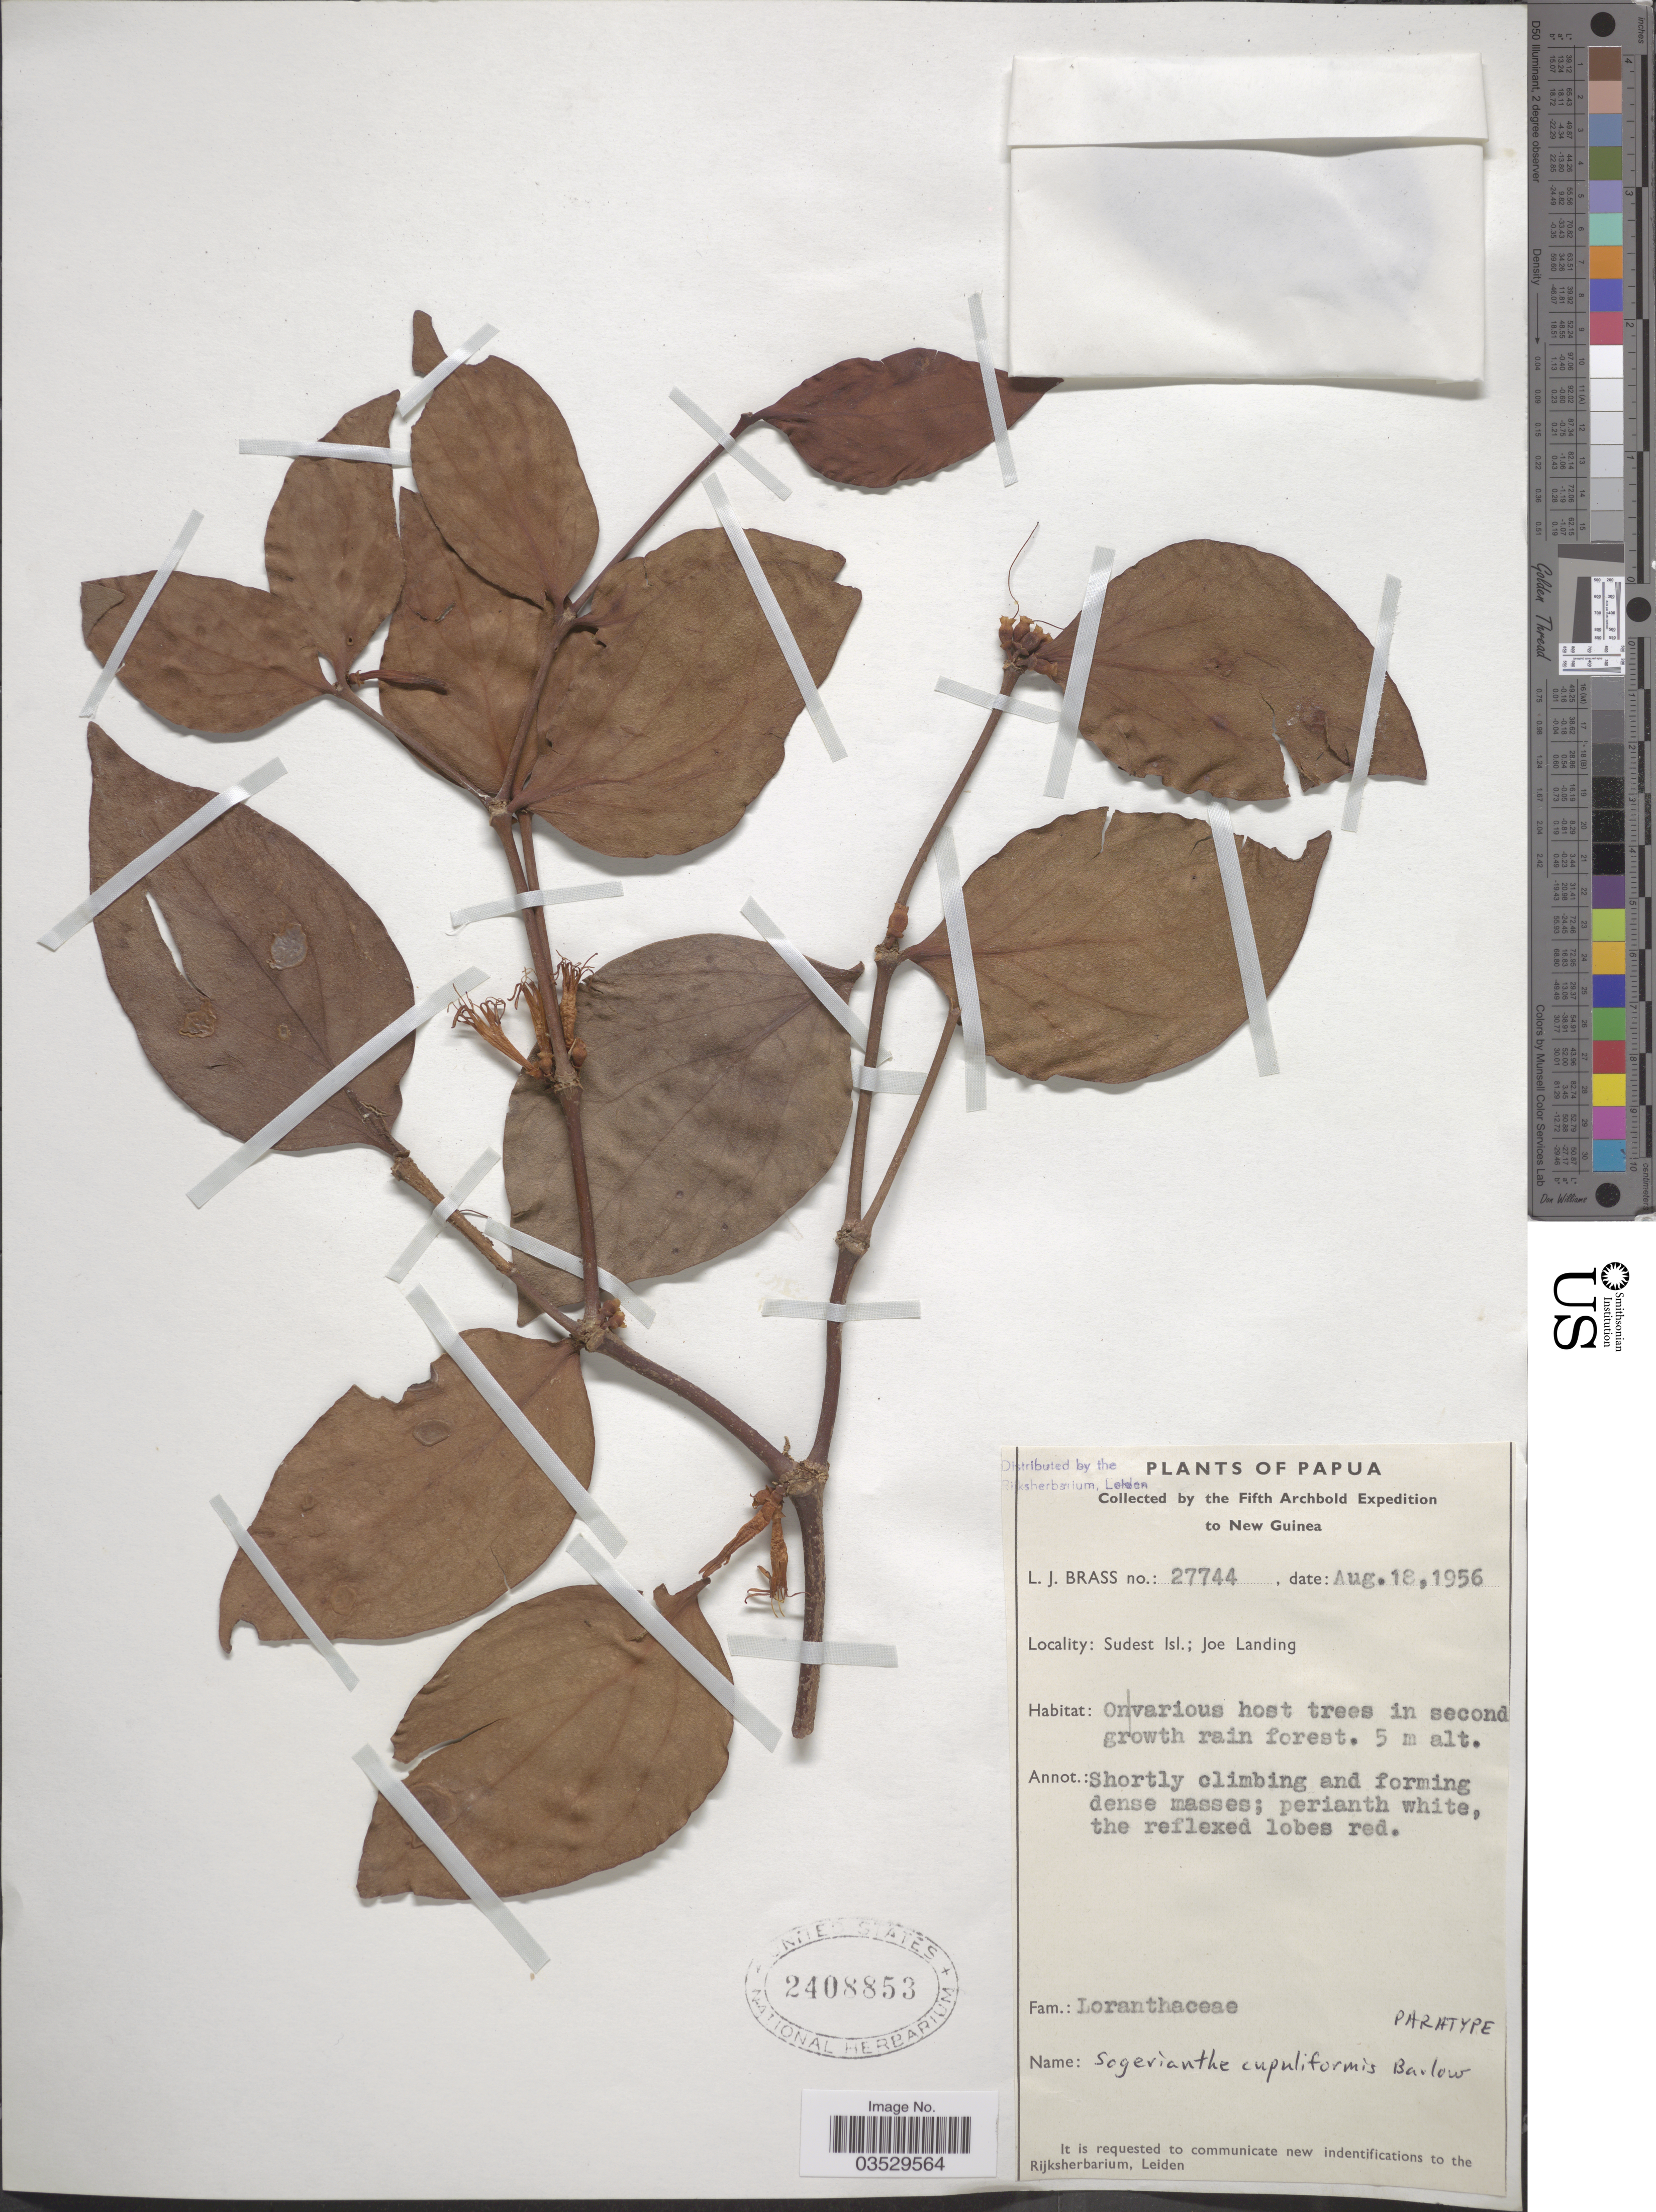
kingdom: Plantae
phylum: Tracheophyta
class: Magnoliopsida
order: Santalales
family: Loranthaceae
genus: Sogerianthe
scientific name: Sogerianthe cupuliformis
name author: Barlow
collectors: L. J. Brass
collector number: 27744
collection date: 1956-08-18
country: Papua New Guinea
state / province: Milne Bay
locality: Papua, New Guinea. Sudest Isl.; Joe Landing.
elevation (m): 5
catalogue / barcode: US 2408853